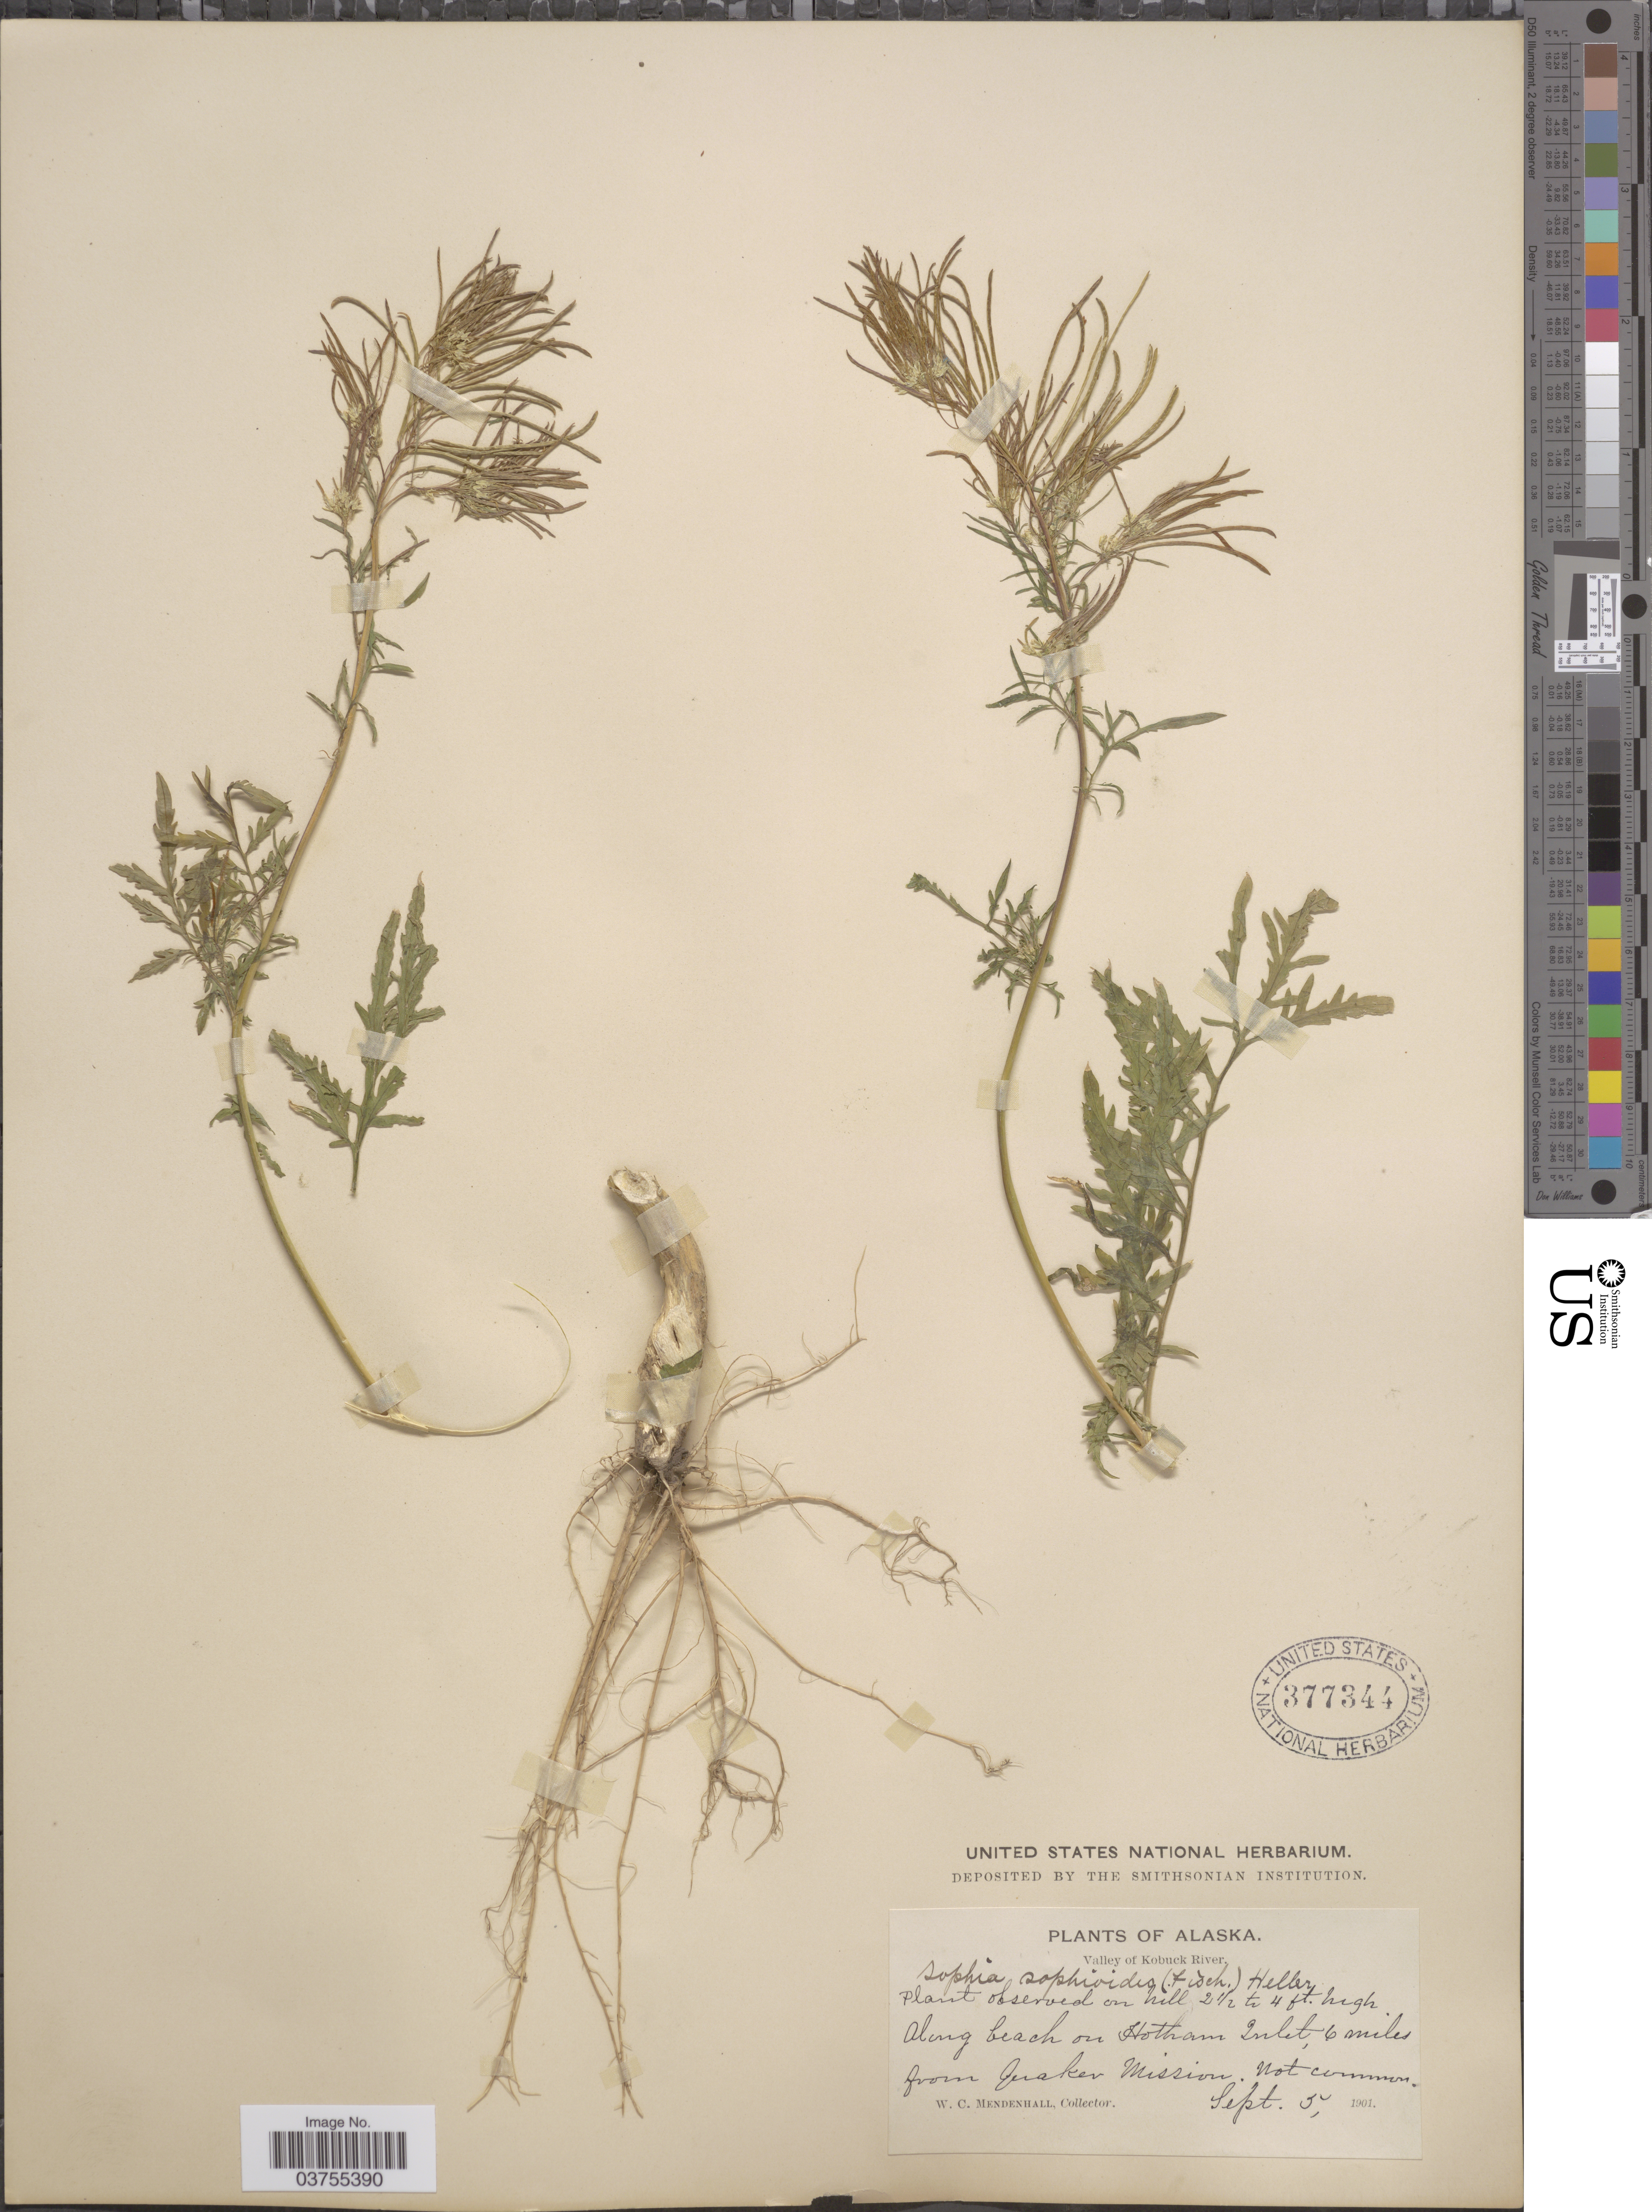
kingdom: Plantae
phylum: Tracheophyta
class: Magnoliopsida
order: Brassicales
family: Brassicaceae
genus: Descurainia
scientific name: Descurainia sophioides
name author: (Fisch.) O.E. Schultz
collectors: W. Mendenhall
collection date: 1901-09-05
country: United States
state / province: Alaska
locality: Valley of Kobuck River. Along beach on Hotham Inlet, 6 miles from Quaker Mission.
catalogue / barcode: US 377344